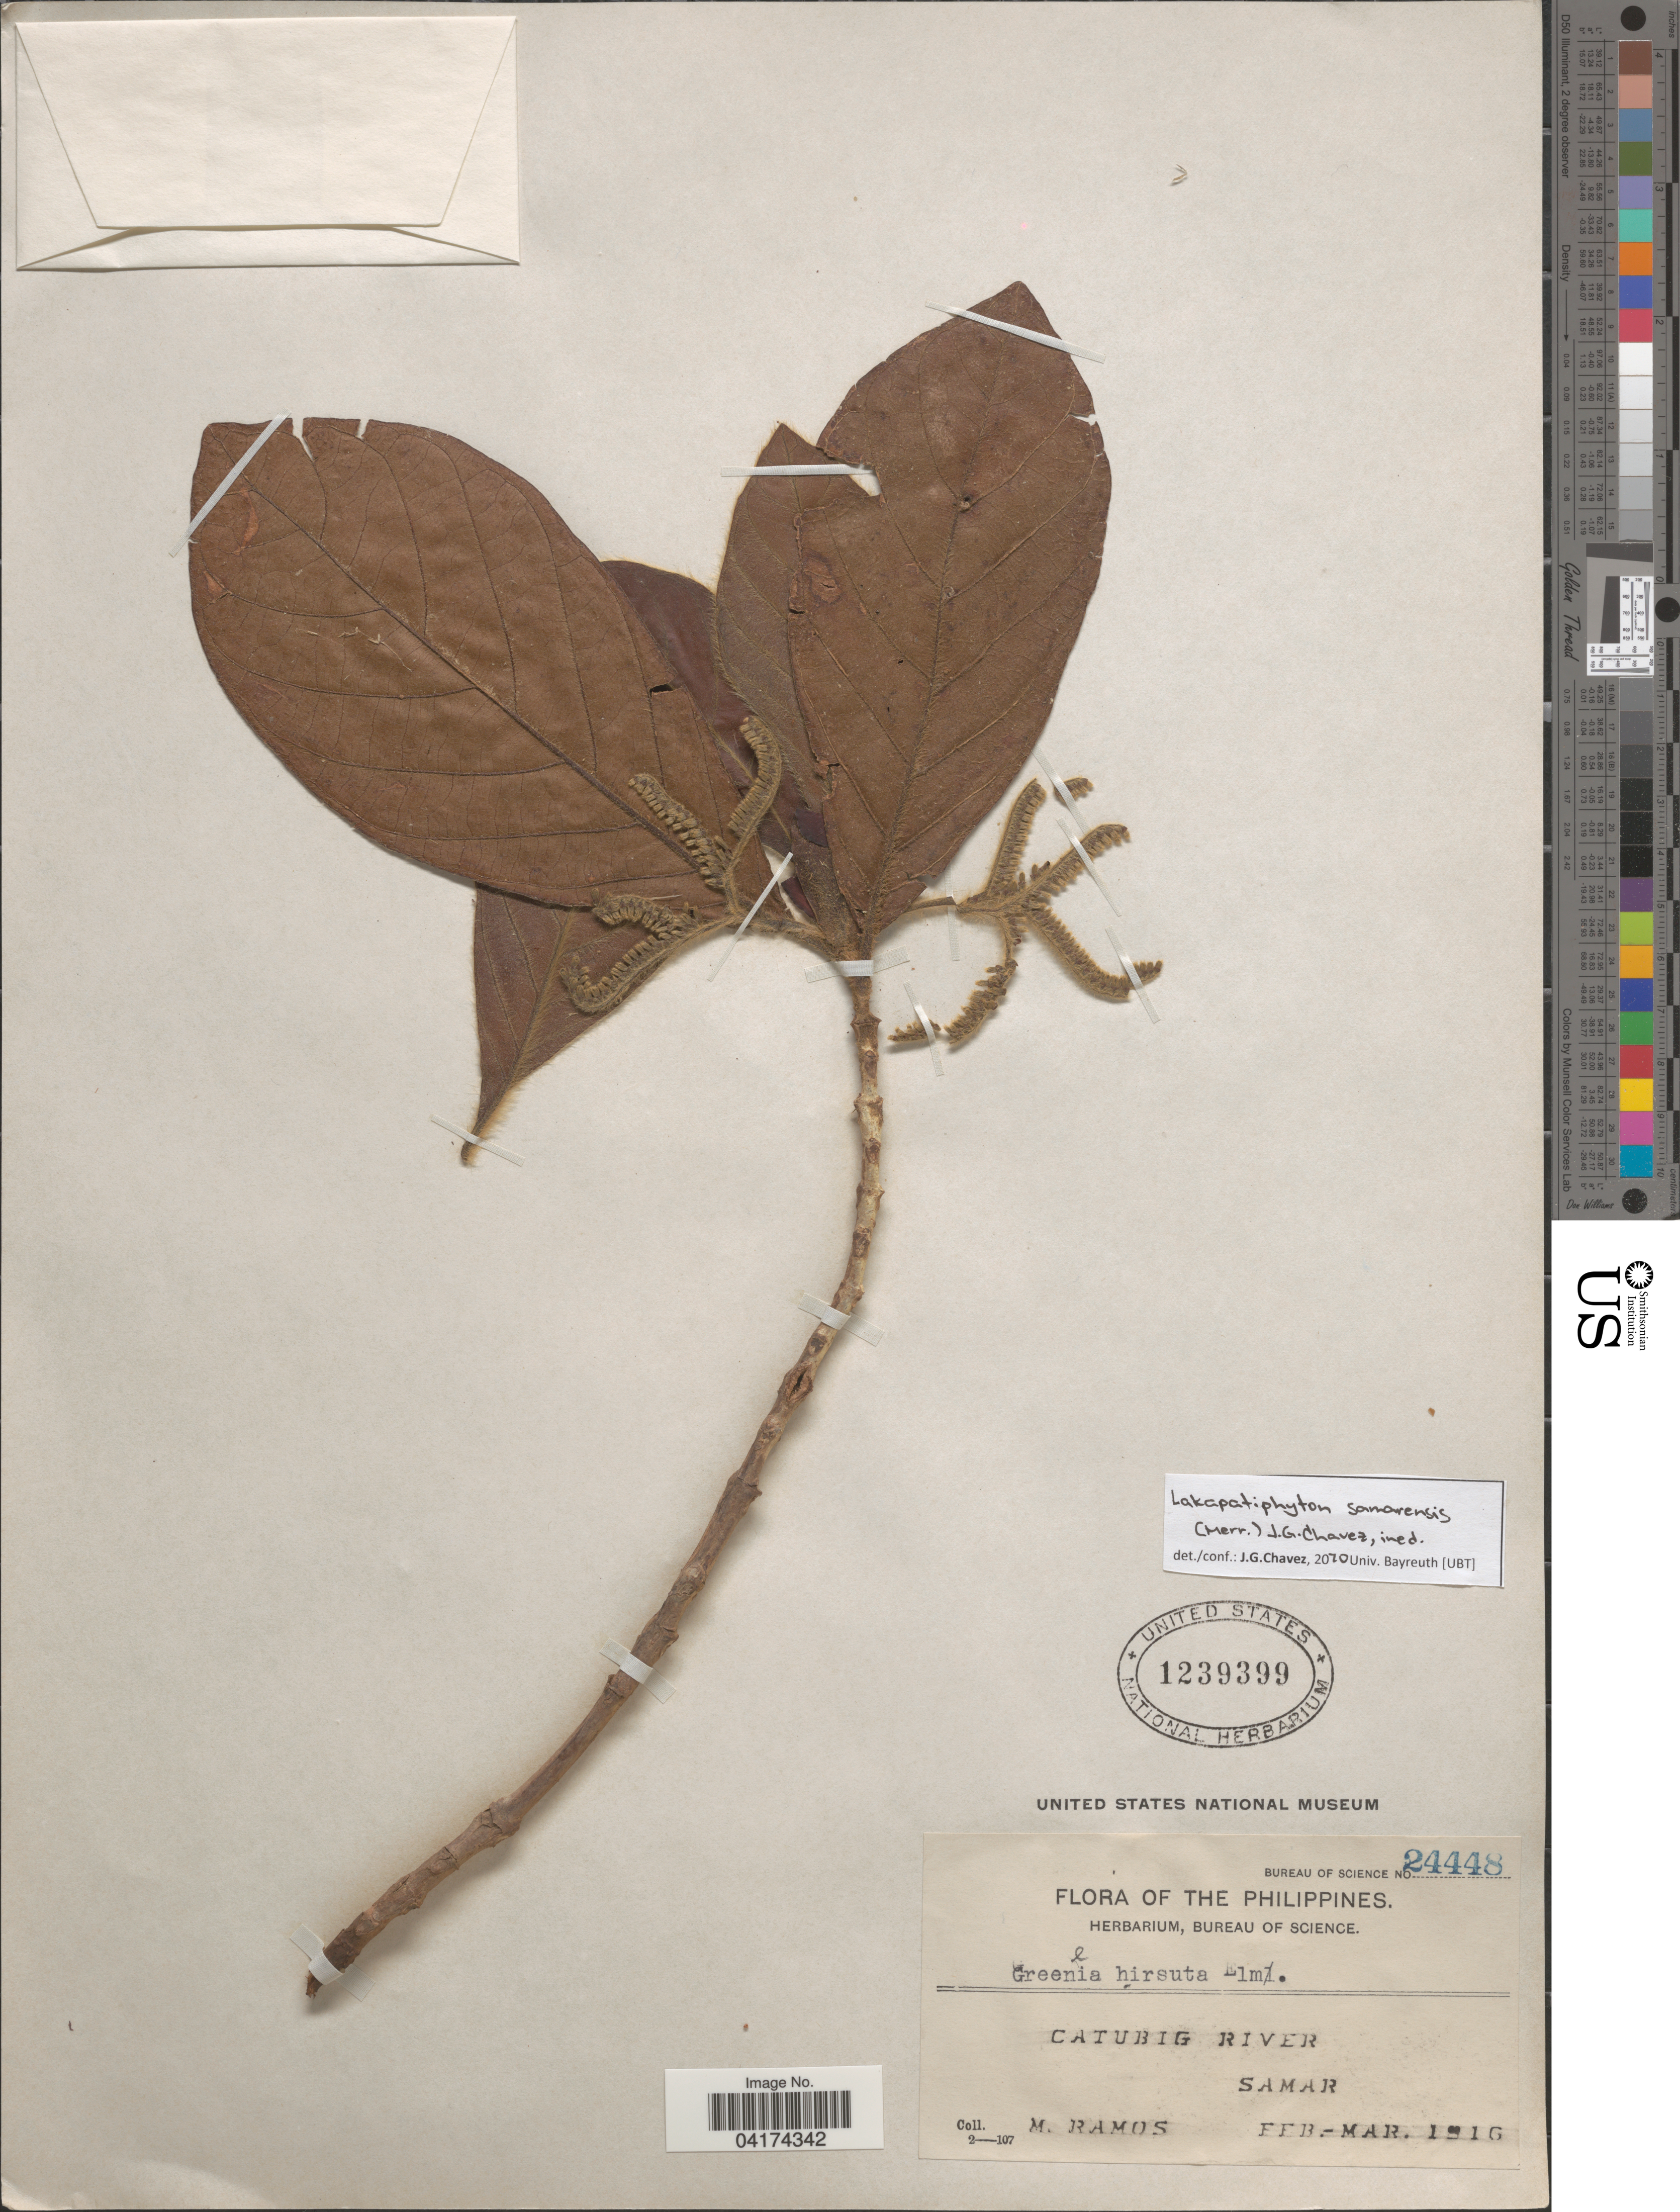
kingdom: Plantae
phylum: Tracheophyta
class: Magnoliopsida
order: Gentianales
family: Rubiaceae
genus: Greenea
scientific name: Greenea hirsuta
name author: Elmer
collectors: M. Ramos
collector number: Bureau of Science 24448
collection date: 1916-02/1916-03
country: Philippines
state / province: Eastern Visayas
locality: Catubig River. Samar.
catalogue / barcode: US 1239399